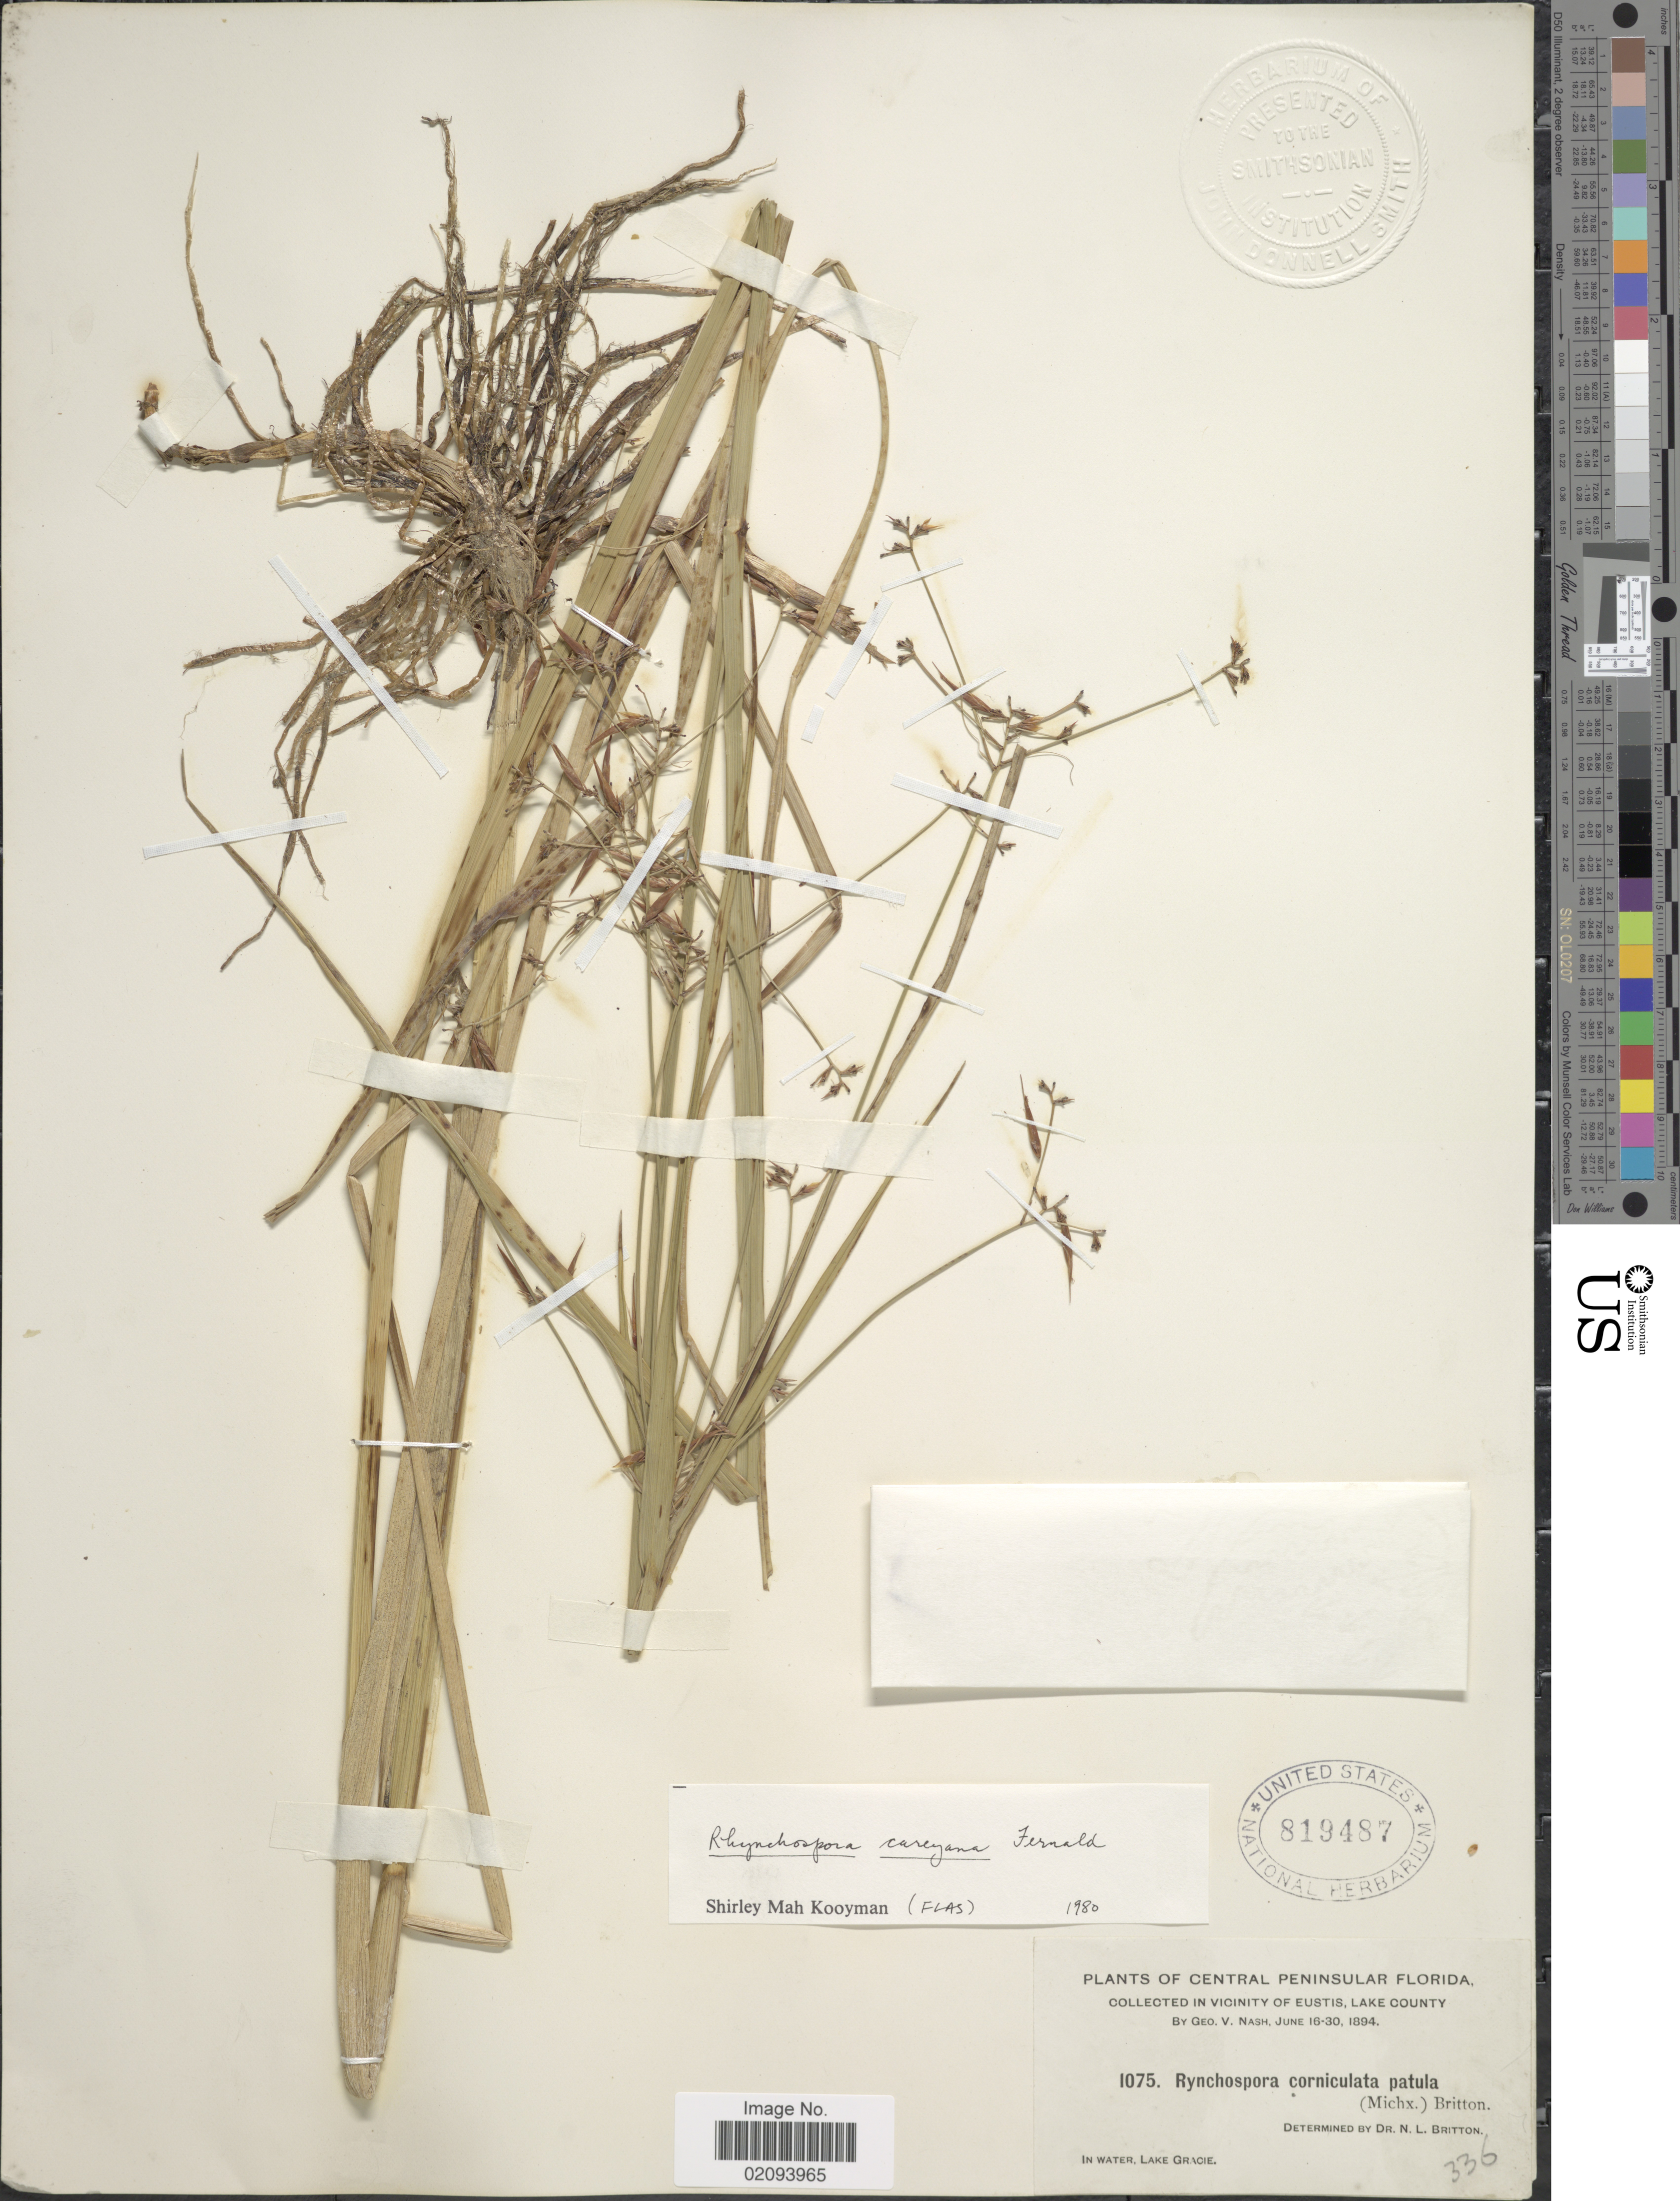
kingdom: Plantae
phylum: Tracheophyta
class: Liliopsida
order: Poales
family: Cyperaceae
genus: Rhynchospora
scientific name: Rhynchospora inundata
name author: (Oakes) Fernald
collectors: G. V. Nash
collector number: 1075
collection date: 1894-06-16/1894-06-30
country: United States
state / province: Florida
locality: Central Peninsular Florida. In Vicinity of Eustis, Lake County. In water, Lake Gracie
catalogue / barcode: US 819487